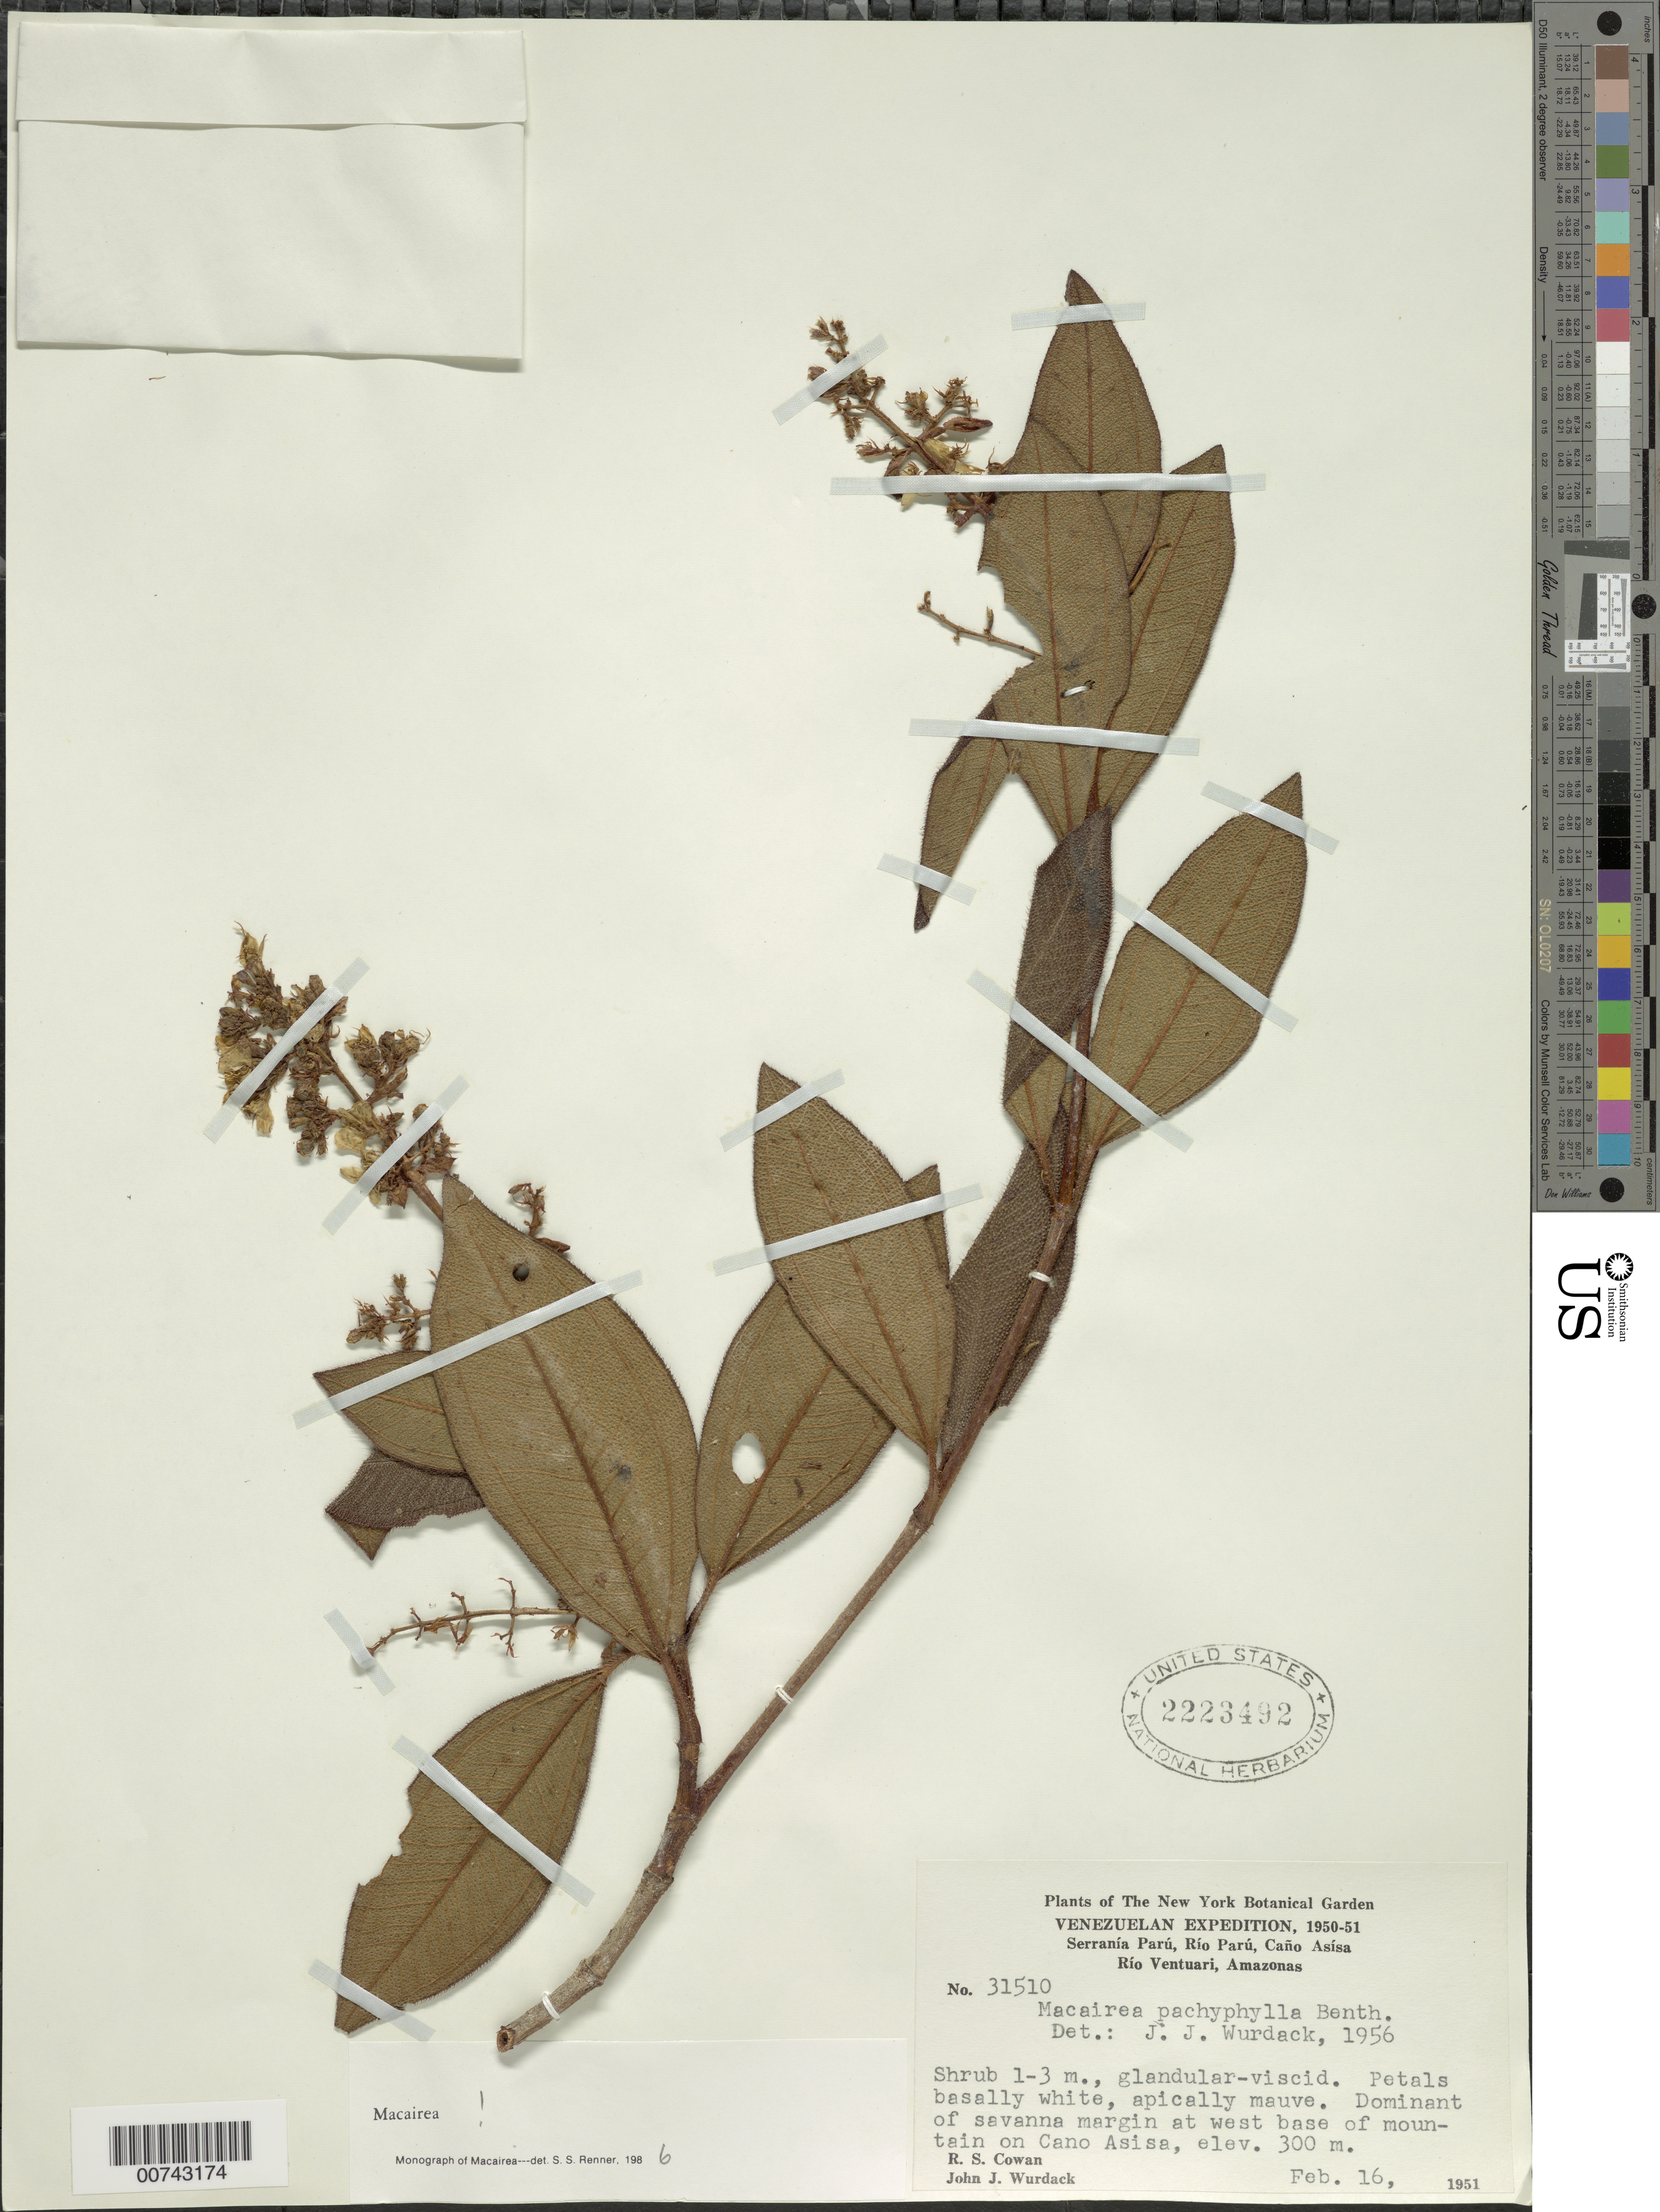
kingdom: Plantae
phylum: Tracheophyta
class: Magnoliopsida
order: Myrtales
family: Melastomataceae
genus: Macairea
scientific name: Macairea pachyphylla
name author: Benth.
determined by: Wurdack, John J., (US), US (UNITED STATES)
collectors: R. S. Cowan & J. J. Wurdack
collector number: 31510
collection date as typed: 16-Feb-51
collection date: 1951-02-16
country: Venezuela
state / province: Amazonas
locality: Cerro Parú, Río Ventuari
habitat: Savanna margin at west base of mountain Cano Asisa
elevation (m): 300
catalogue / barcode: US 2223492